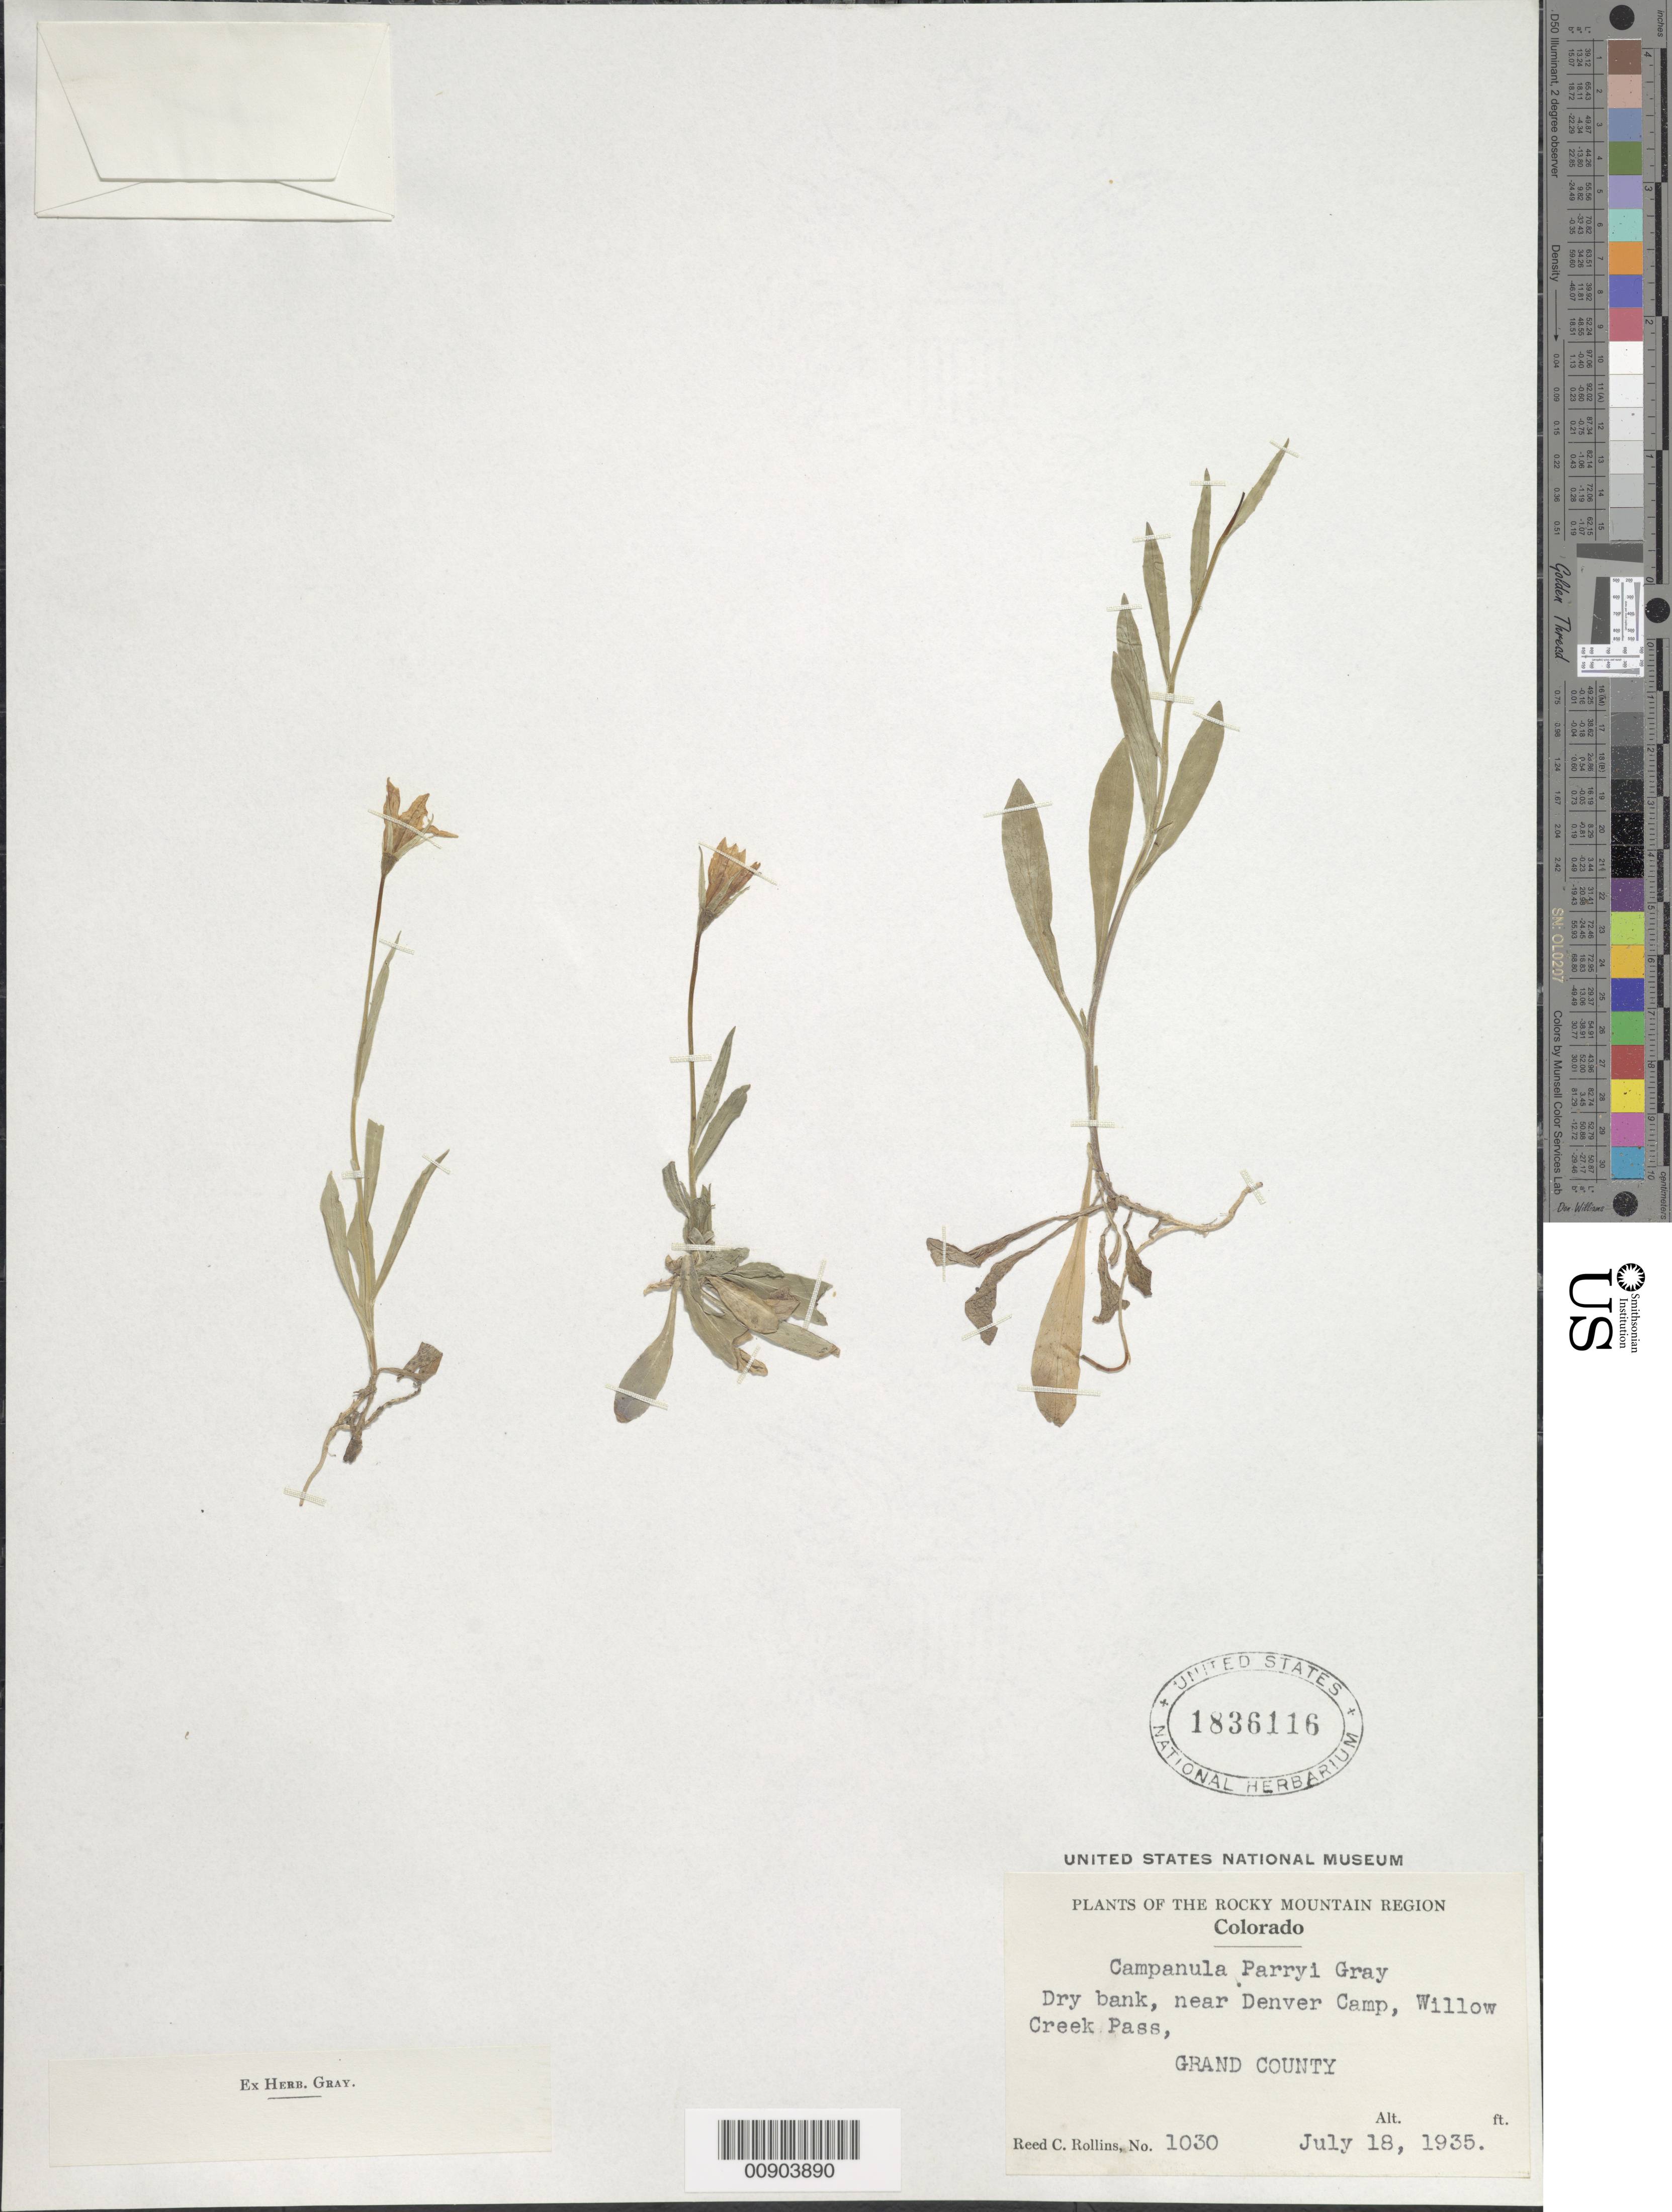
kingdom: Plantae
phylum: Tracheophyta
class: Magnoliopsida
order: Asterales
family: Campanulaceae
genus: Campanula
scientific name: Campanula planiflora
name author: Engelm.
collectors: R. C. Rollins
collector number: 1030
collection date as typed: July 18, 1935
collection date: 1935-07-18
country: United States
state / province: Colorado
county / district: Grand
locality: Near Denver Camp, Willow Creek Pass.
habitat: Dry bank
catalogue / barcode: US 1836116